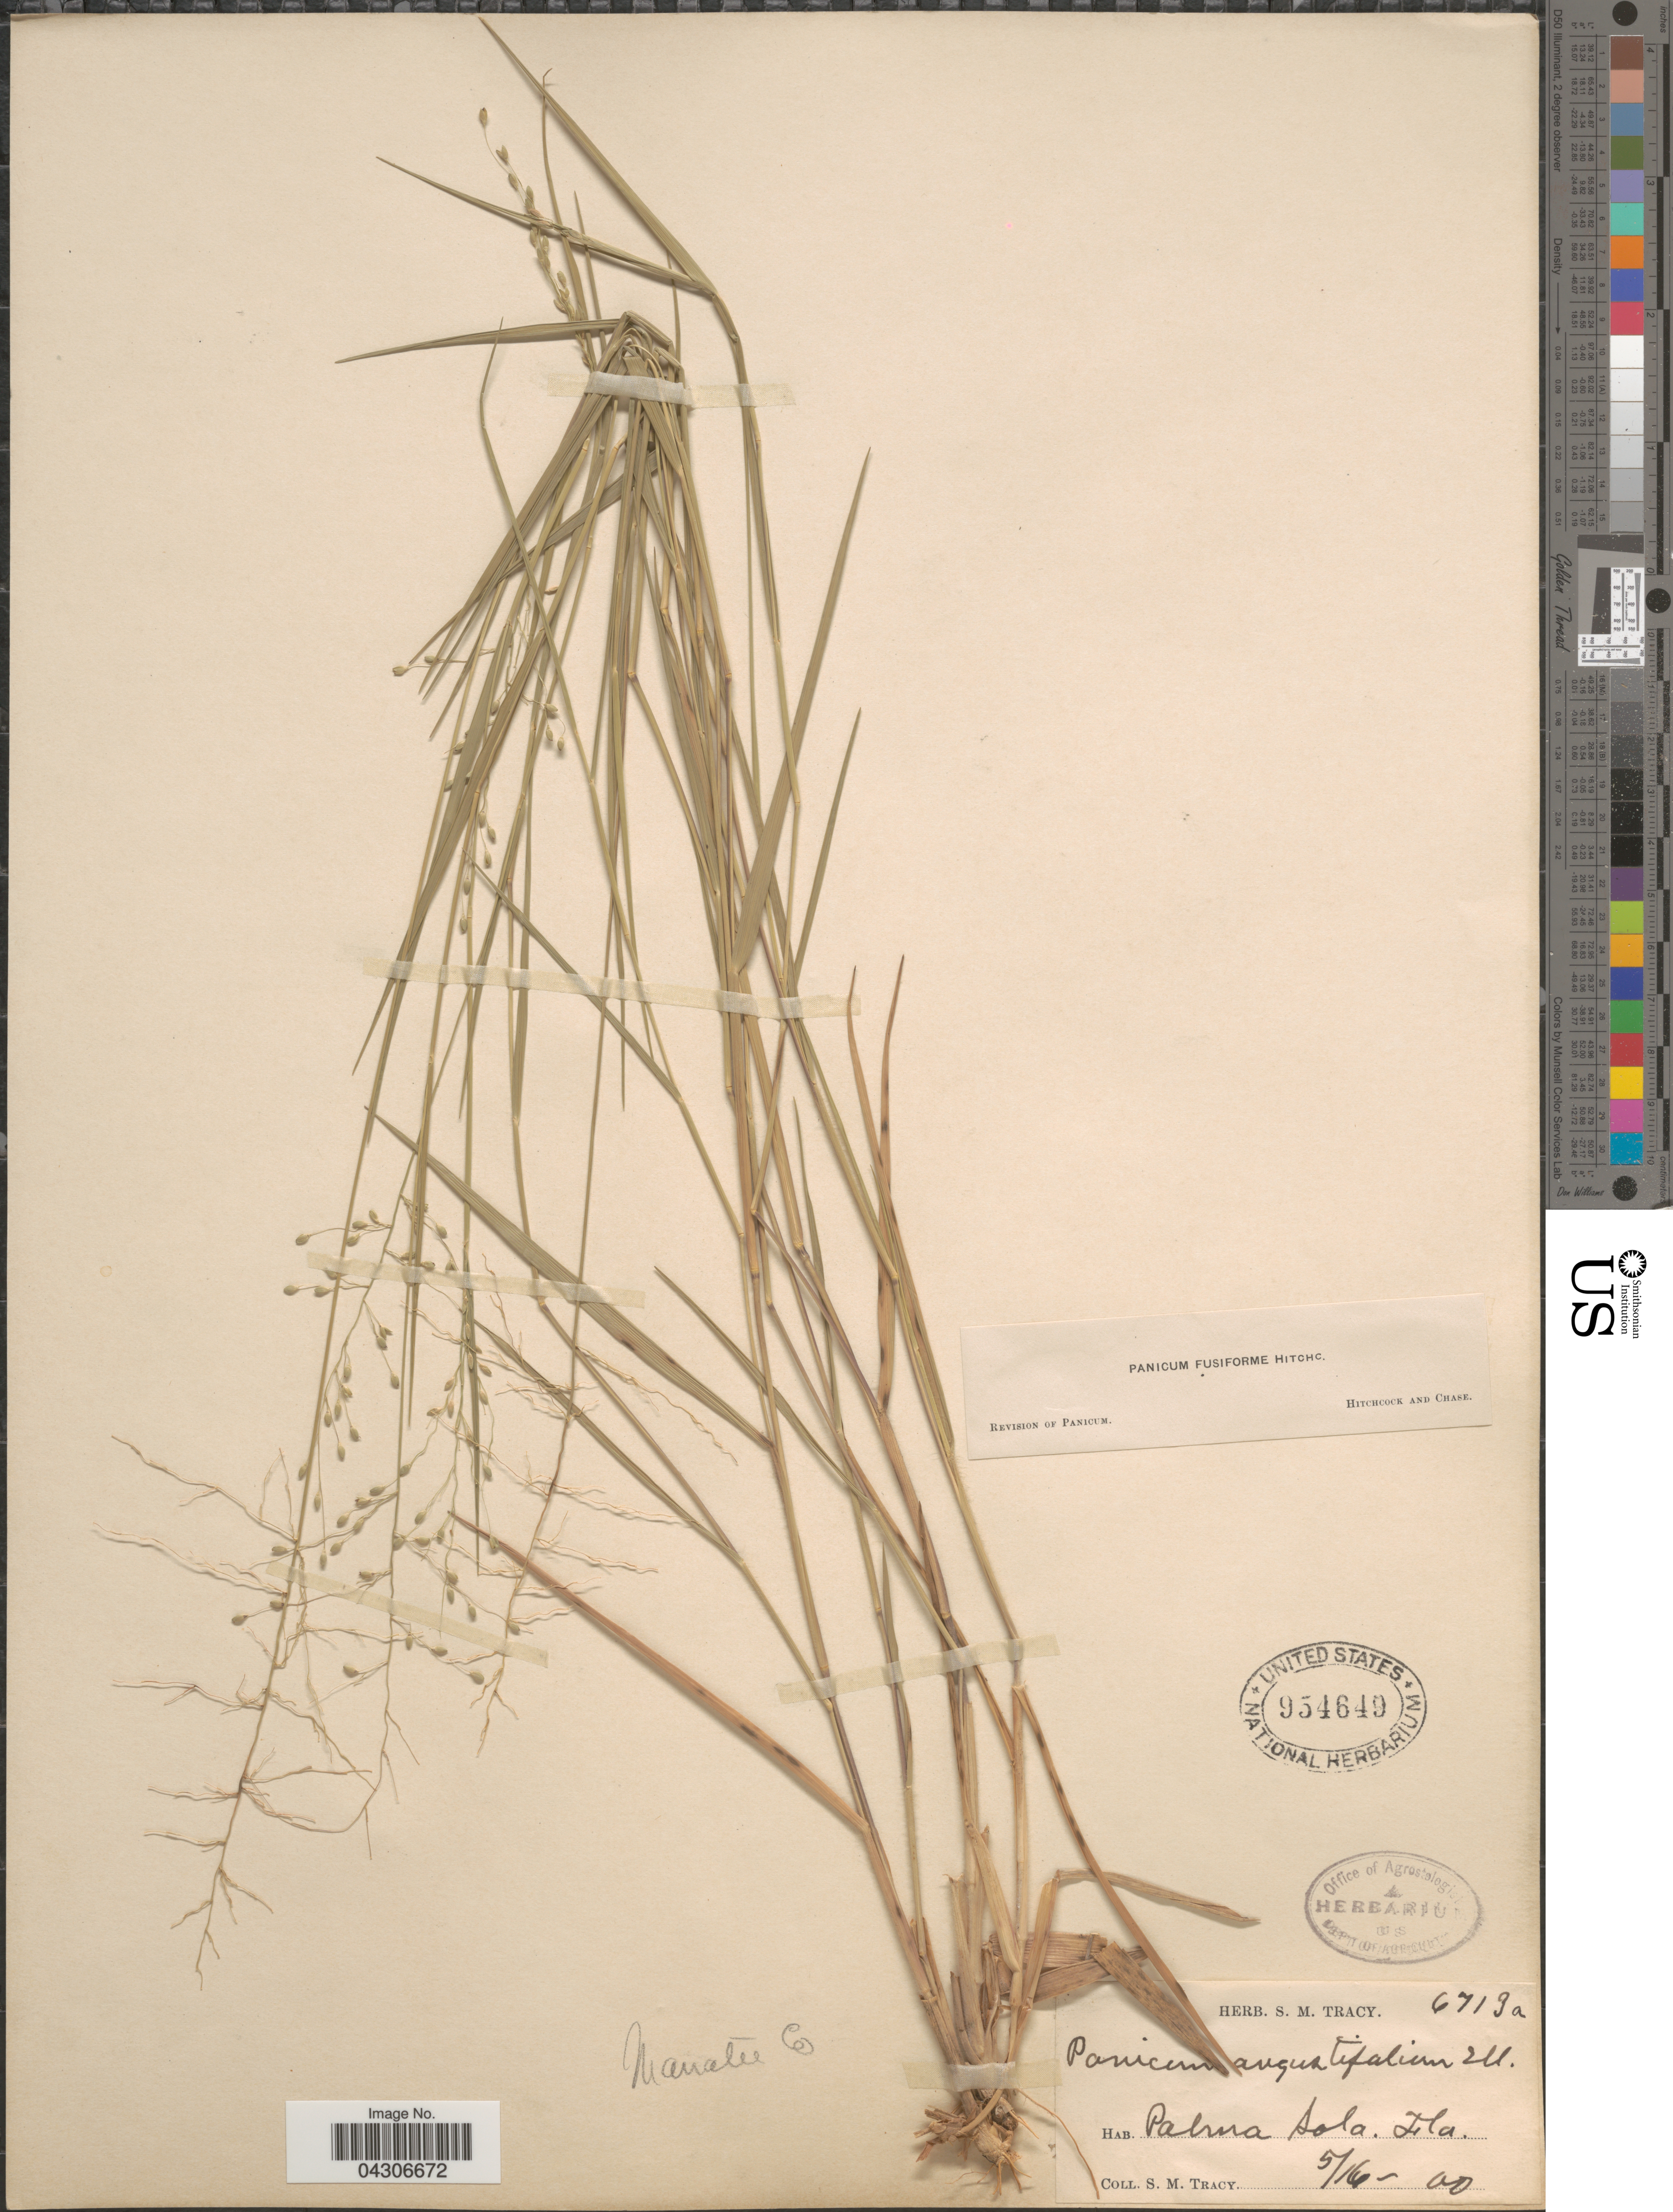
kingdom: Plantae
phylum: Tracheophyta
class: Liliopsida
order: Poales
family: Poaceae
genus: Dichanthelium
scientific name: Dichanthelium aciculare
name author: (Desv. ex Poir.) Gould & C.A. Clark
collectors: S. M. Tracy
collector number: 6713a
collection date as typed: Transcribed d/m/y: 16/5/0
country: United States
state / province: Florida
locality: Palma Sola. Manatee Co.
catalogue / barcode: US 954649